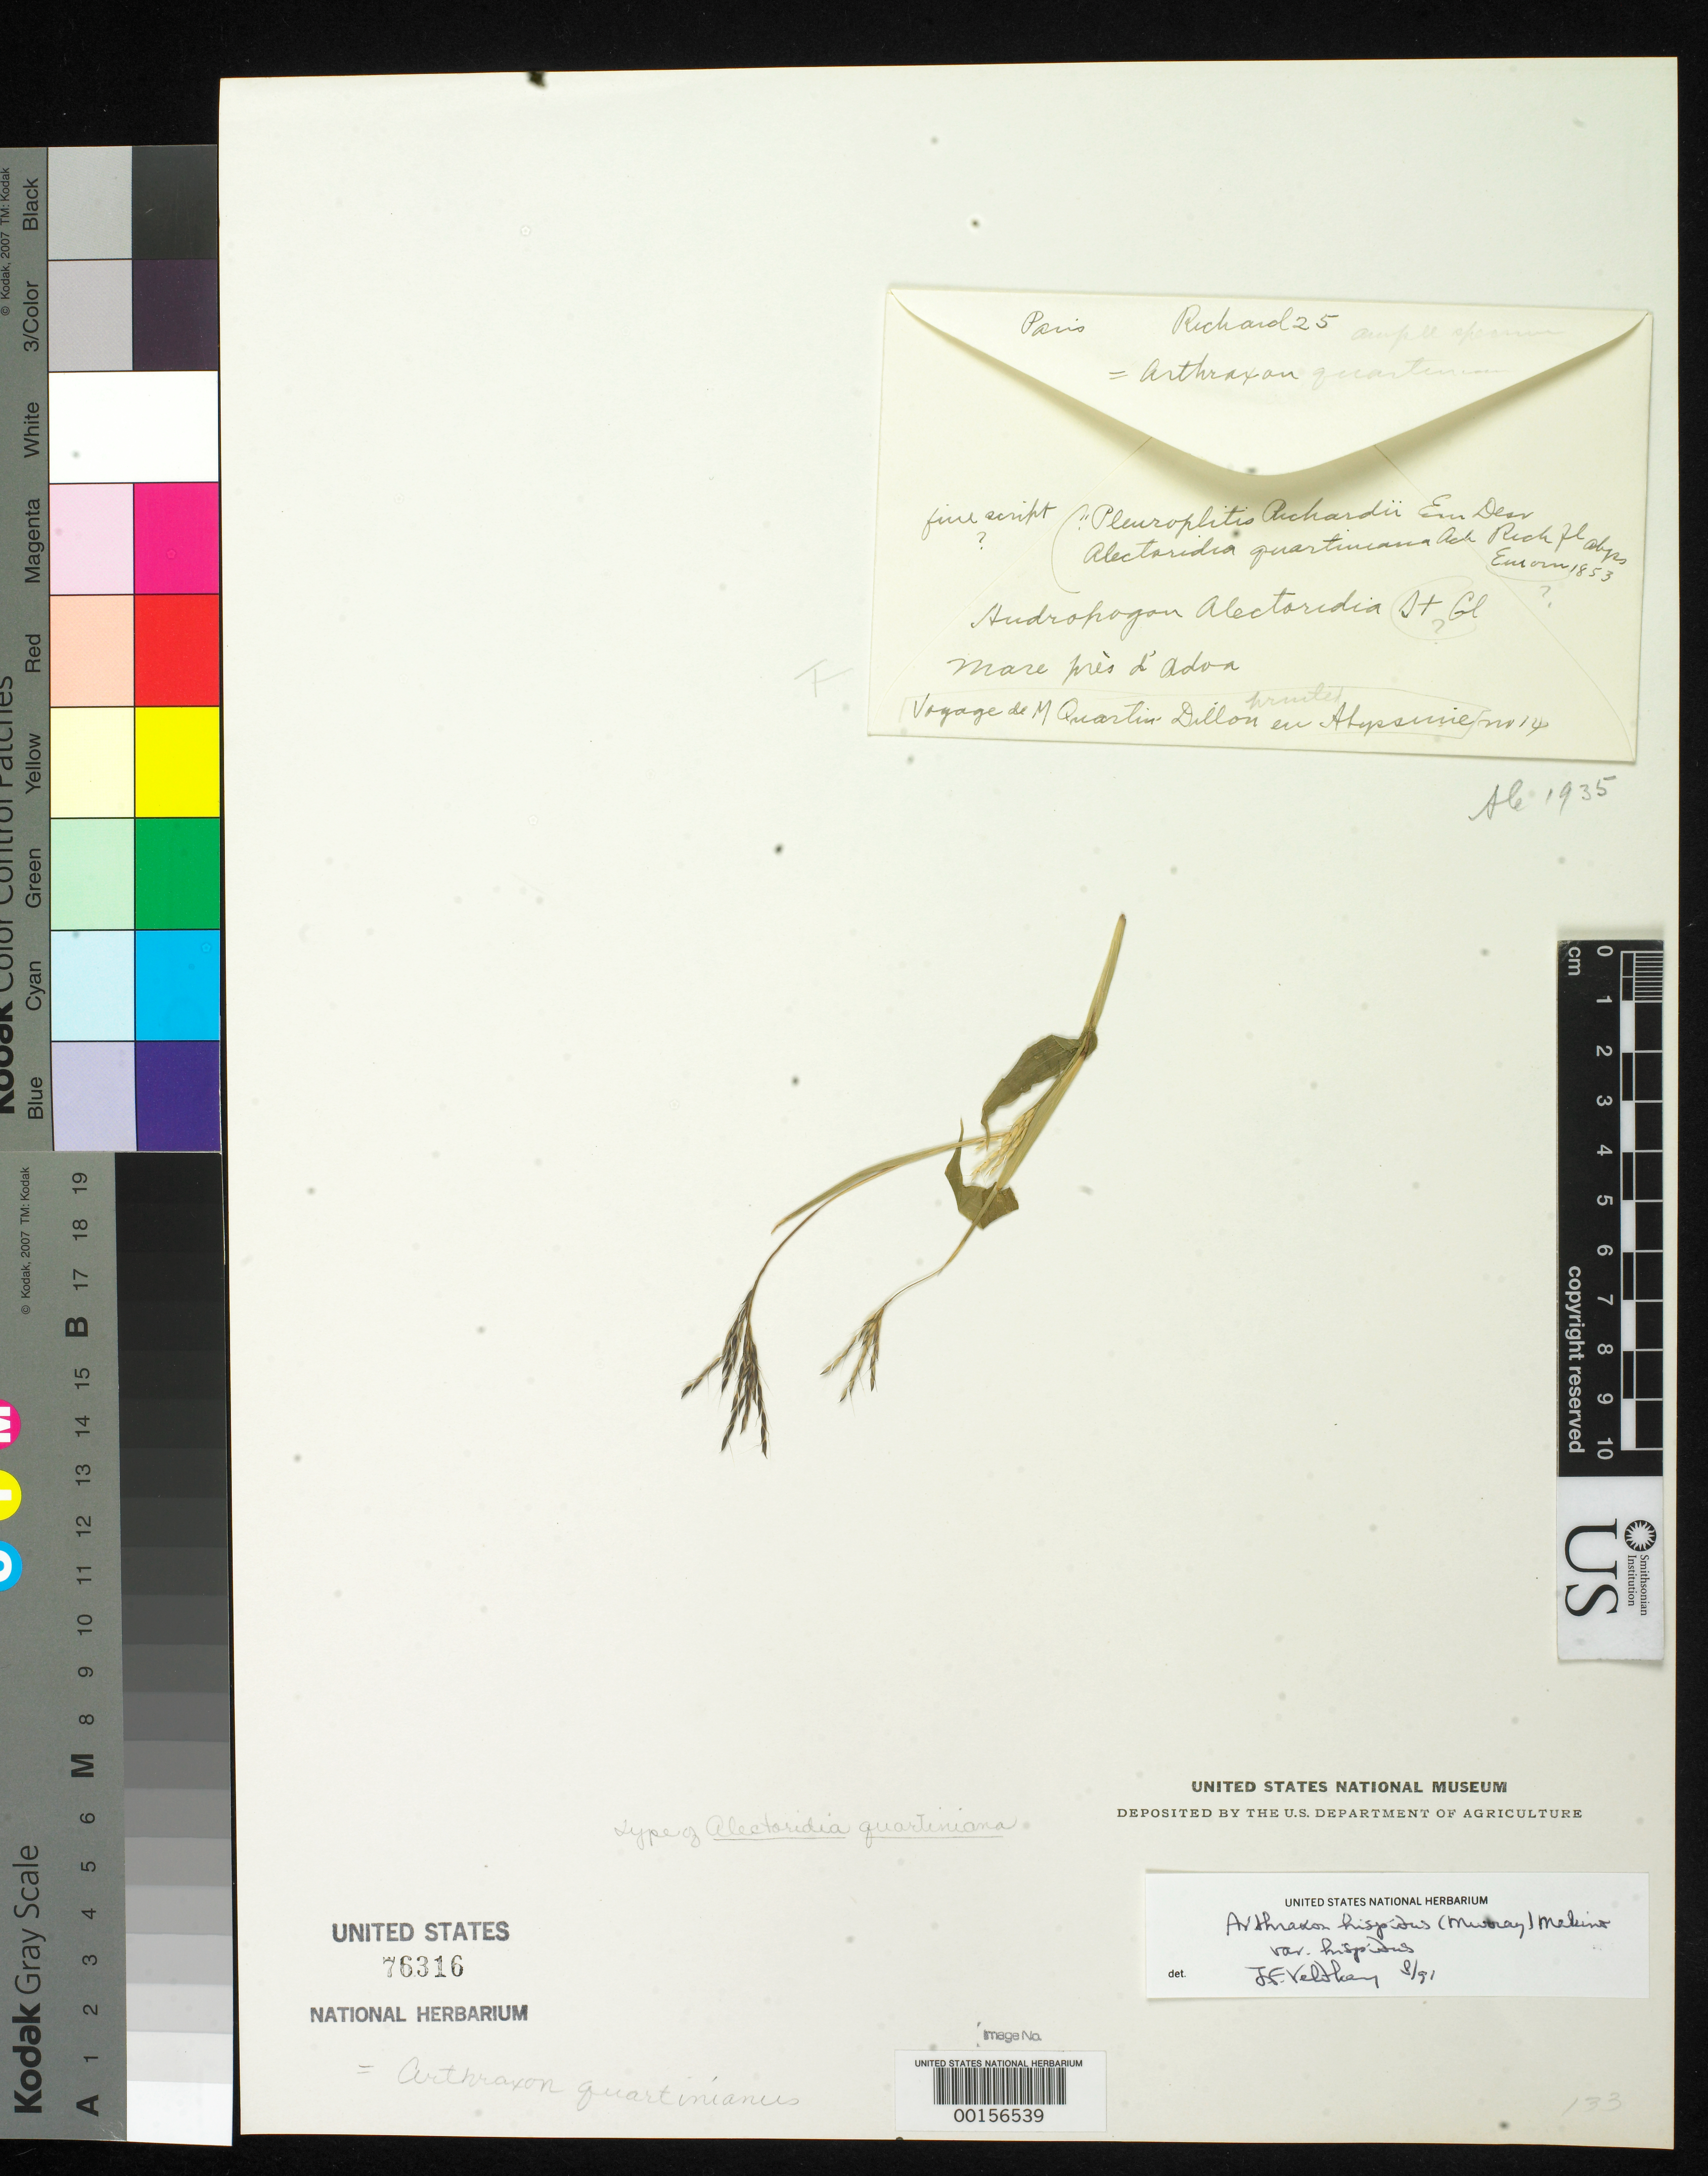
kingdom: Plantae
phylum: Tracheophyta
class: Liliopsida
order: Poales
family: Poaceae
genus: Alectoridia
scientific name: Alectoridia quartiniana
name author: A. Rich.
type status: Type Fragment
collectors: R. Quartin-Dillon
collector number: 14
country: Ethiopia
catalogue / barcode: US 76316